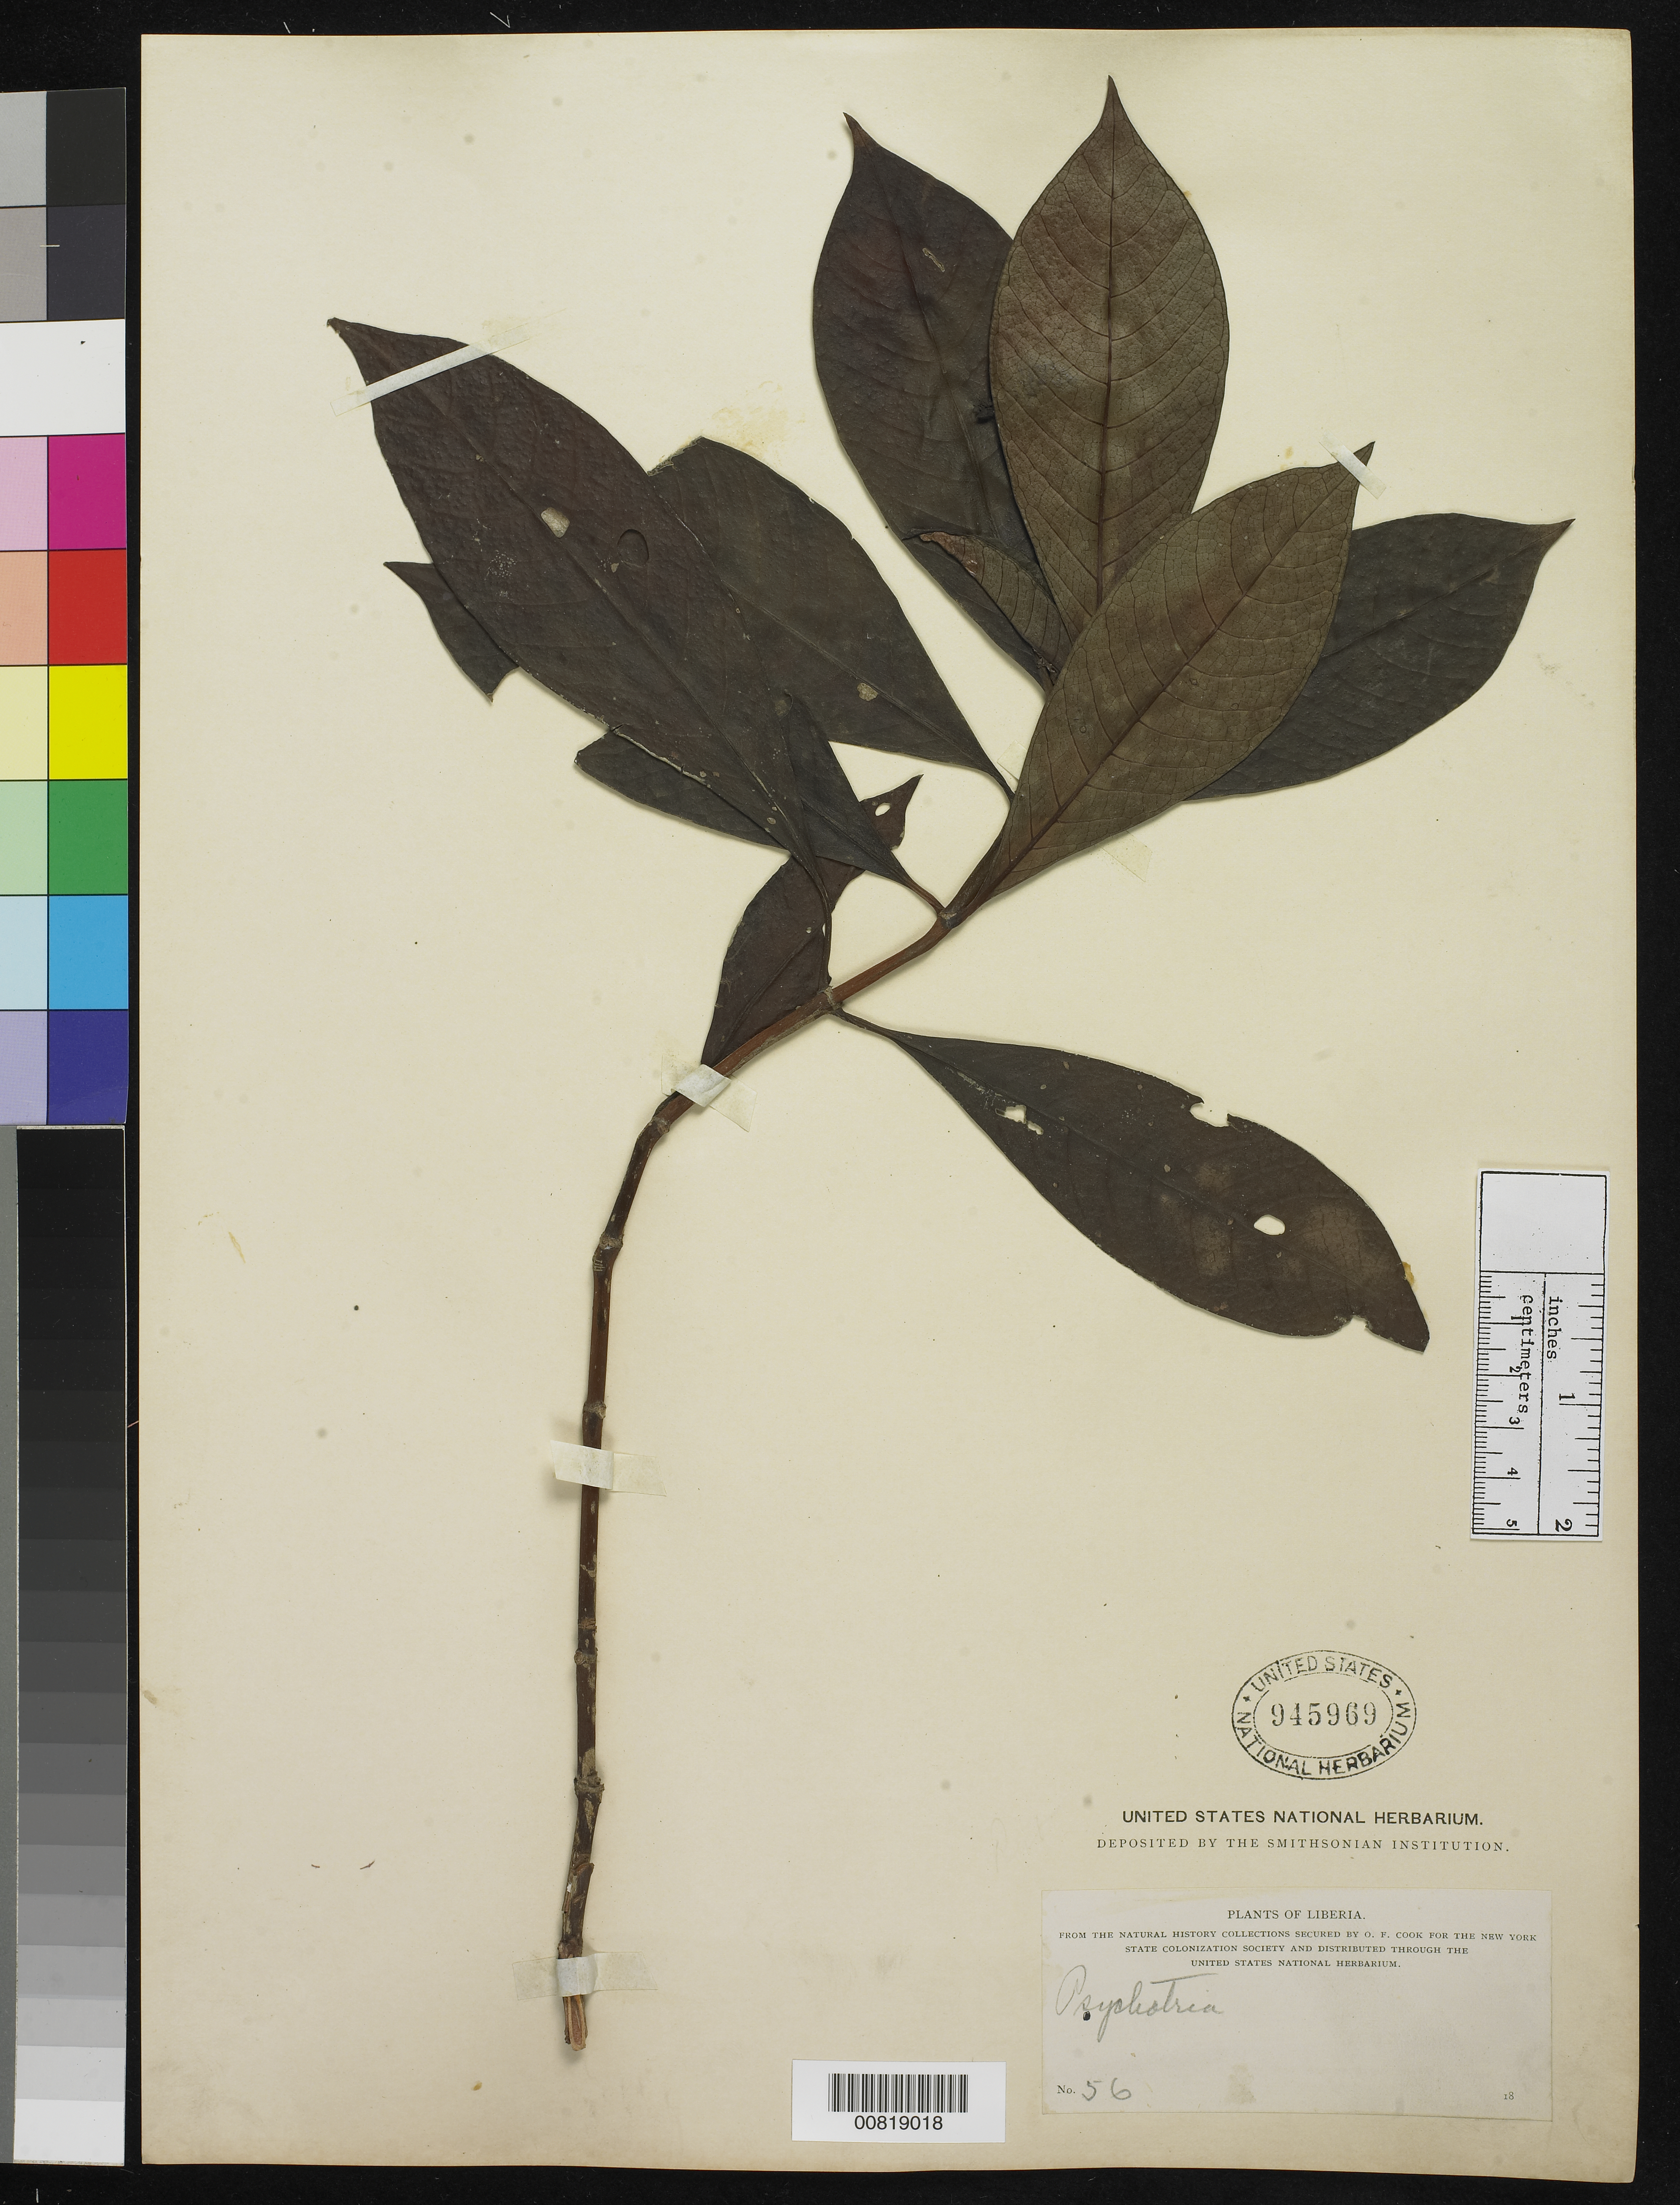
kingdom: Plantae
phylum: Tracheophyta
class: Magnoliopsida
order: Gentianales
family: Rubiaceae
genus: Psychotria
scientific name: Psychotria sp.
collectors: O. F. Cook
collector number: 56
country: Liberia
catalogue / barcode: US 945969